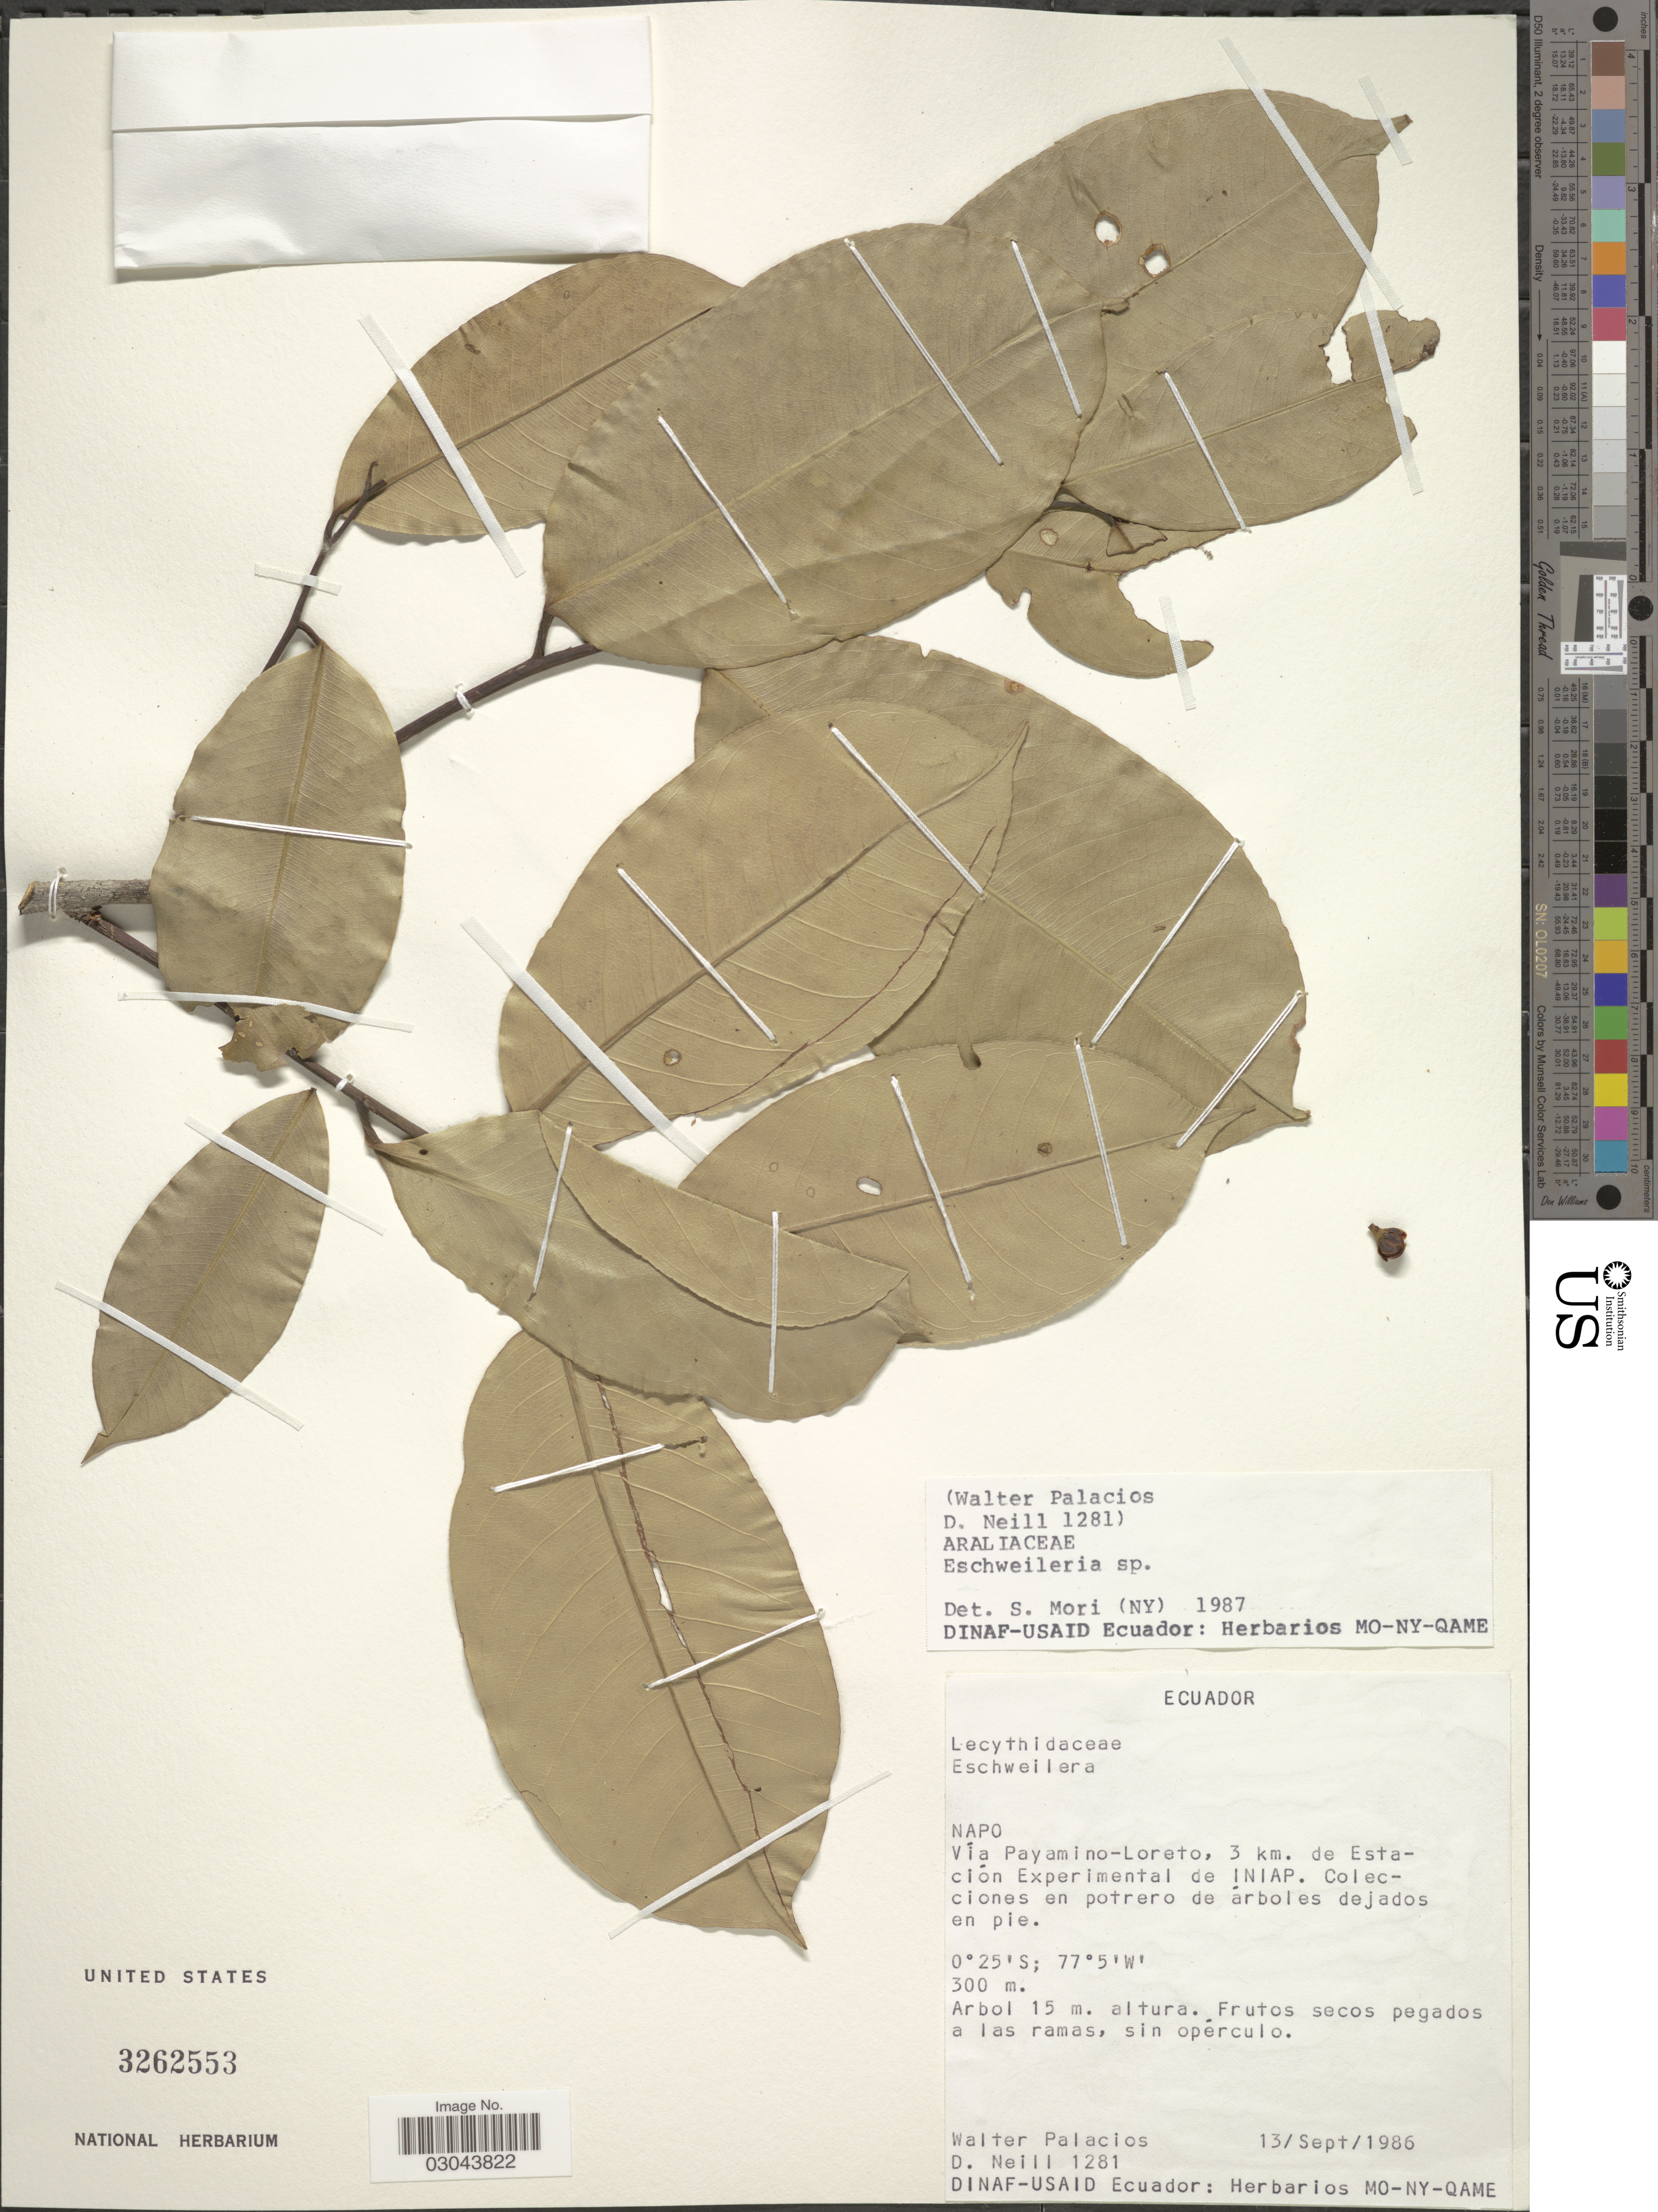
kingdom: Plantae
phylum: Tracheophyta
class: Magnoliopsida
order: Ericales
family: Lecythidaceae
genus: Eschweilera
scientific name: Eschweilera sp.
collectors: W. Palacios & D. Neill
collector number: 1281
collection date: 1986-09-13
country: Ecuador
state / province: Napo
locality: Vía Payamino-Loreto, 3 km. de Estación Experimental de INIAP.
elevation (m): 300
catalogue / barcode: US 3262553